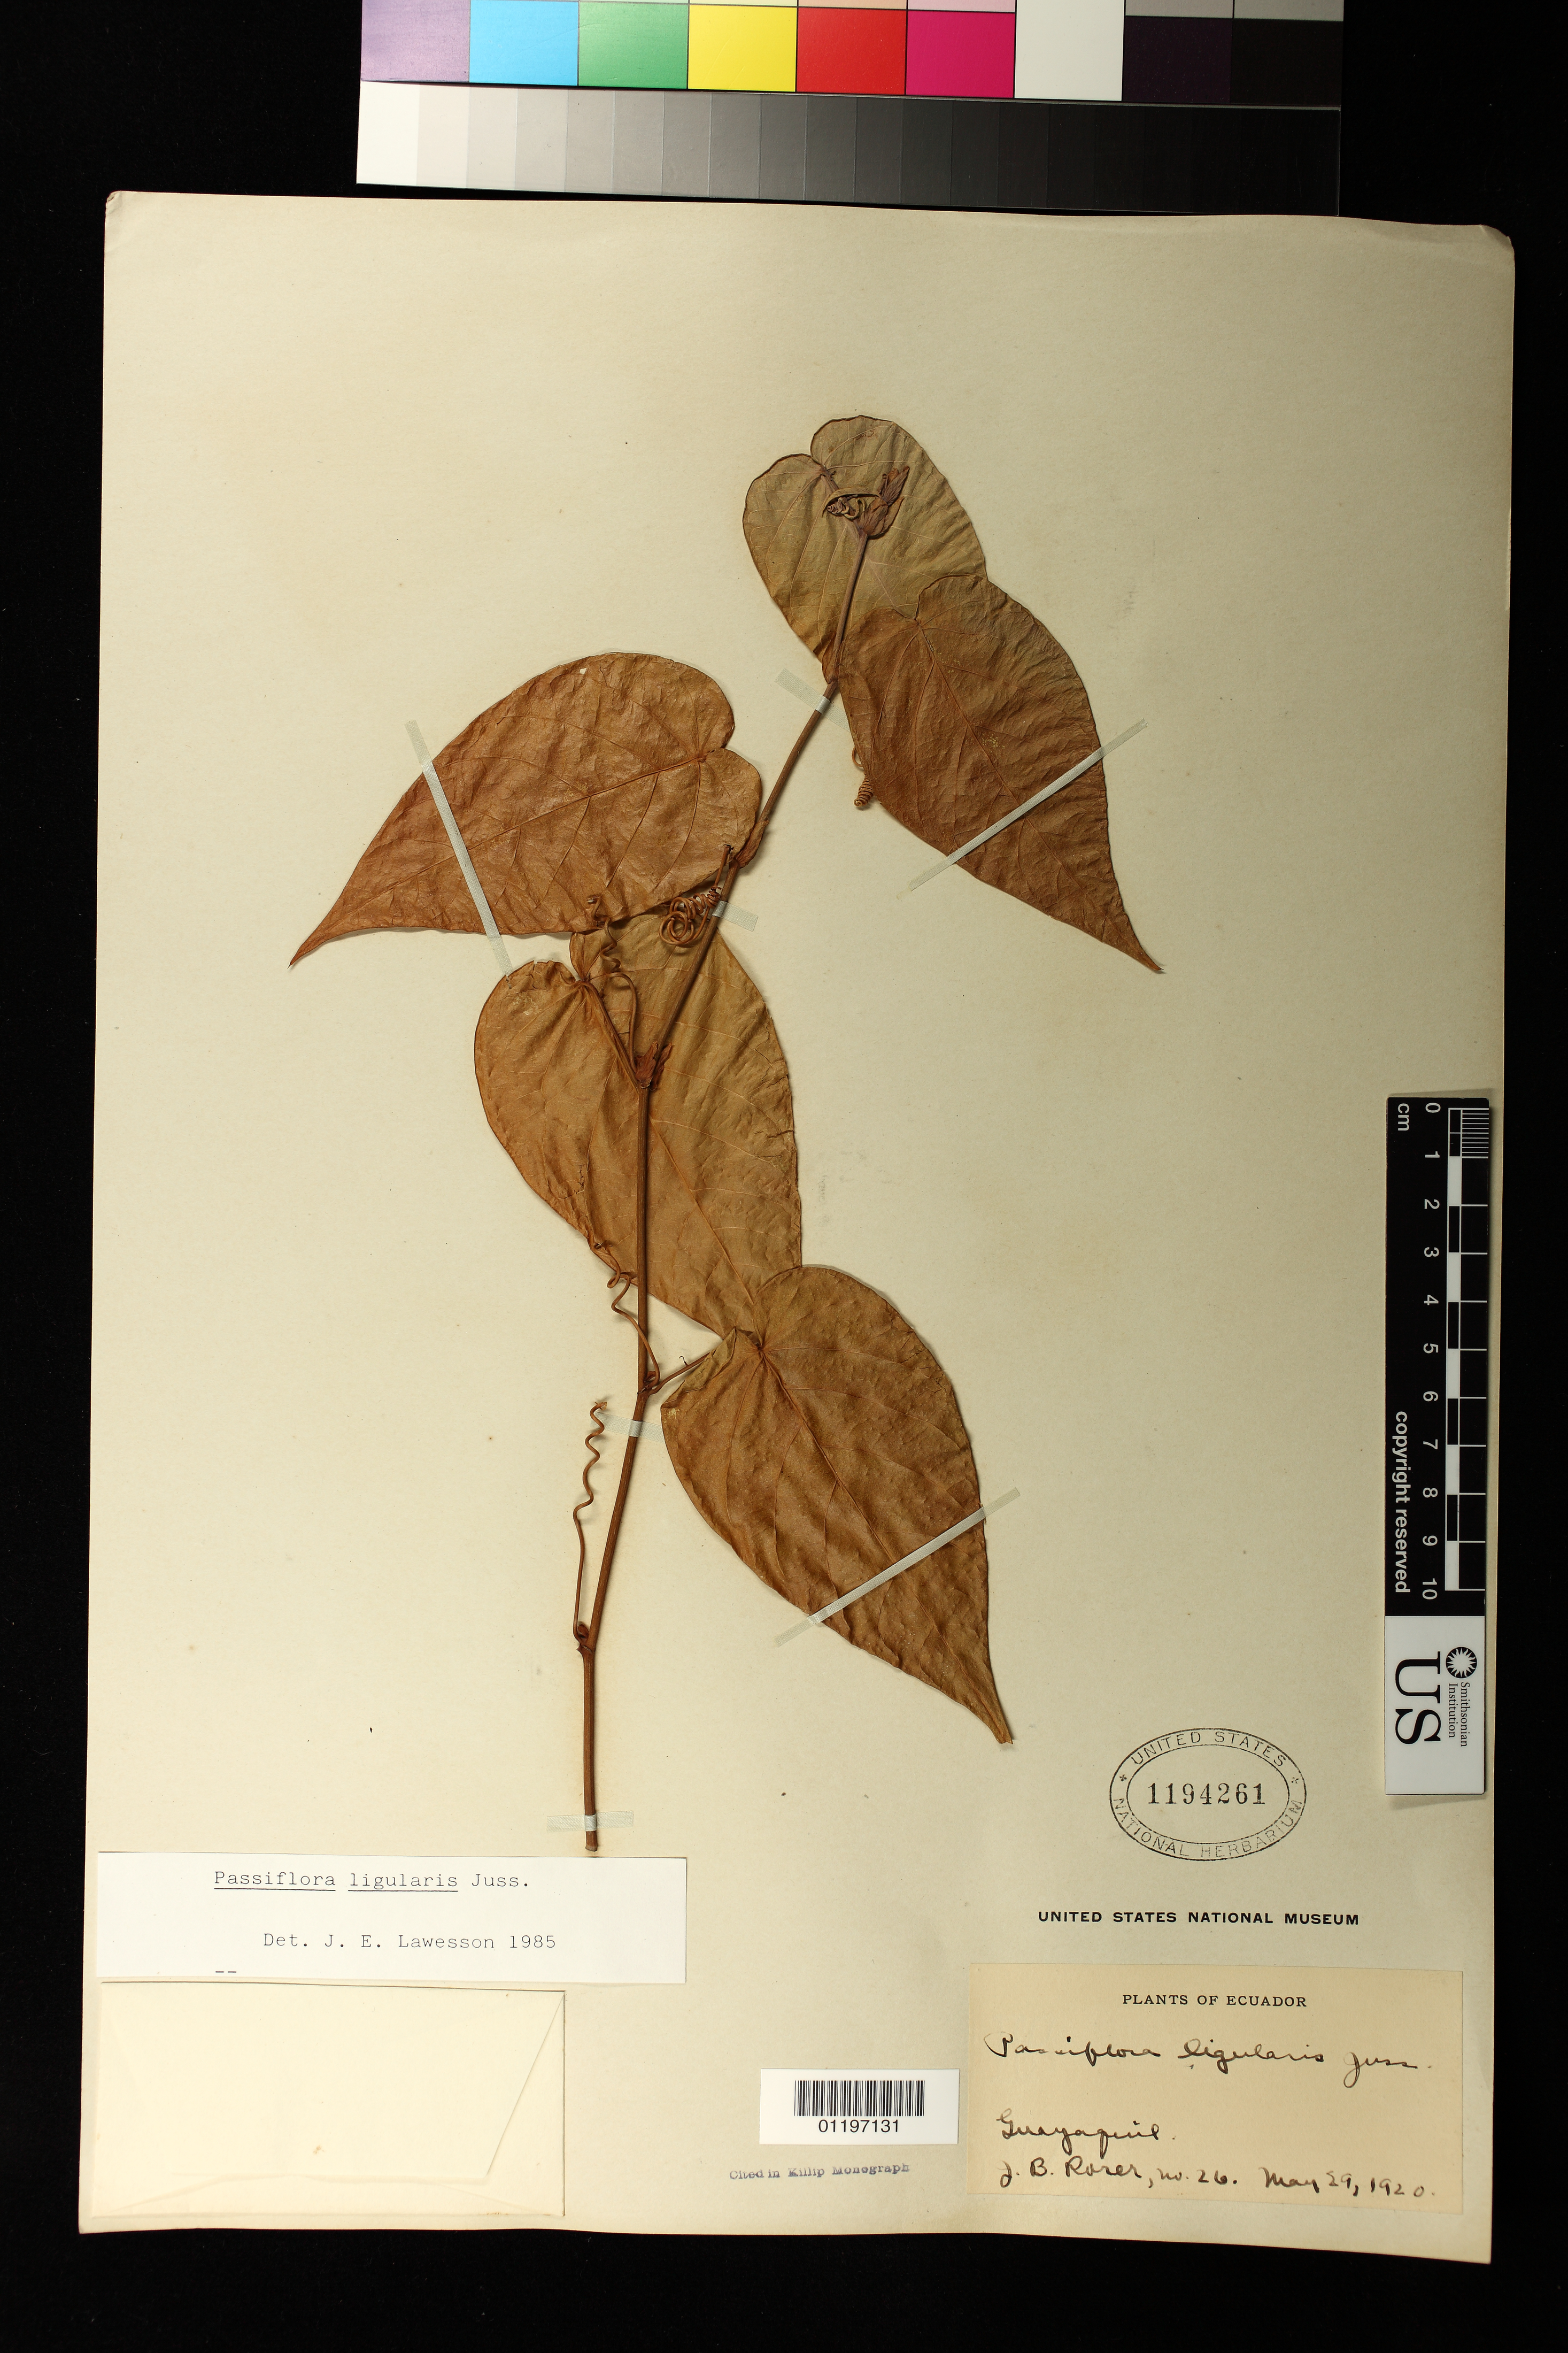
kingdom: Plantae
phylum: Tracheophyta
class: Magnoliopsida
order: Malpighiales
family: Passifloraceae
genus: Passiflora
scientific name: Passiflora ligularis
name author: Juss.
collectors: J. B. Rorer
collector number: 26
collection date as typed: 29 May 1920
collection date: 1920-05-29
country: Ecuador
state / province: Guayas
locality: Guayaquil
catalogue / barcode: US 1194261